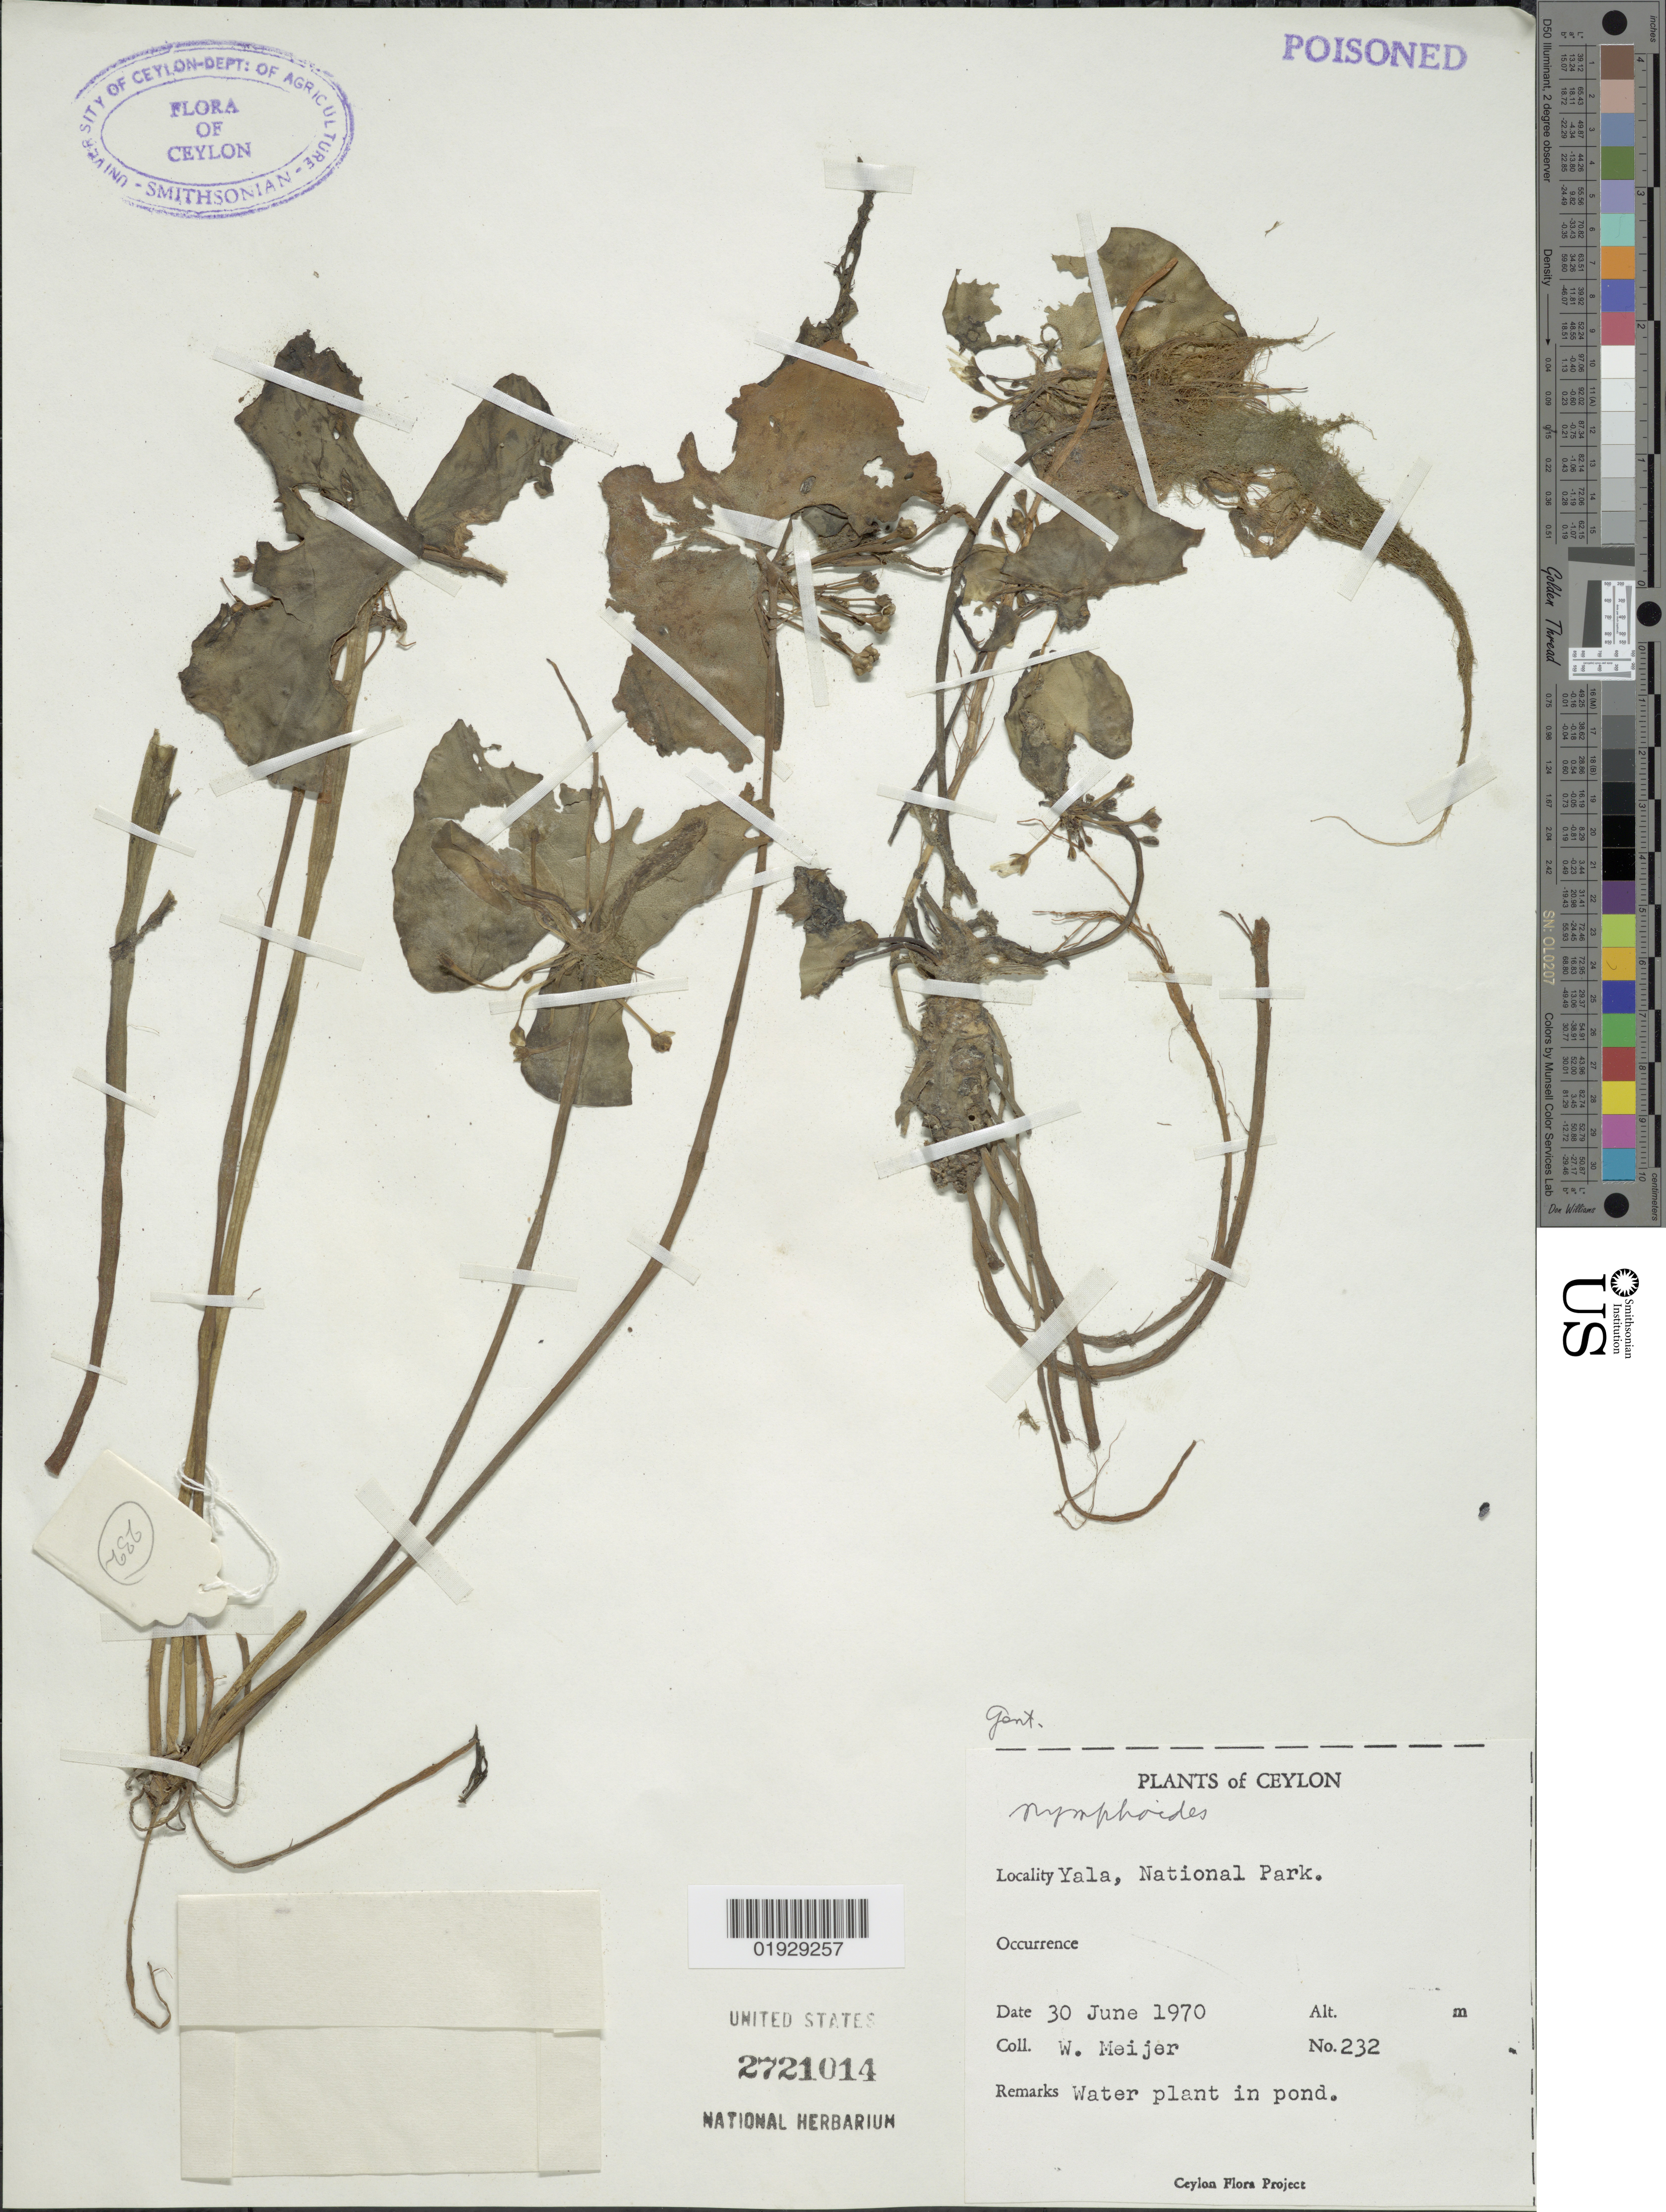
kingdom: Plantae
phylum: Tracheophyta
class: Magnoliopsida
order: Asterales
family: Menyanthaceae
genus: Nymphoides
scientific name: Nymphoides sp.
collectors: W. Meijer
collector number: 232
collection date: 1970-06-30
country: Sri Lanka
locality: Ceylon. Yala, National Park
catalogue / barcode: US 2721014